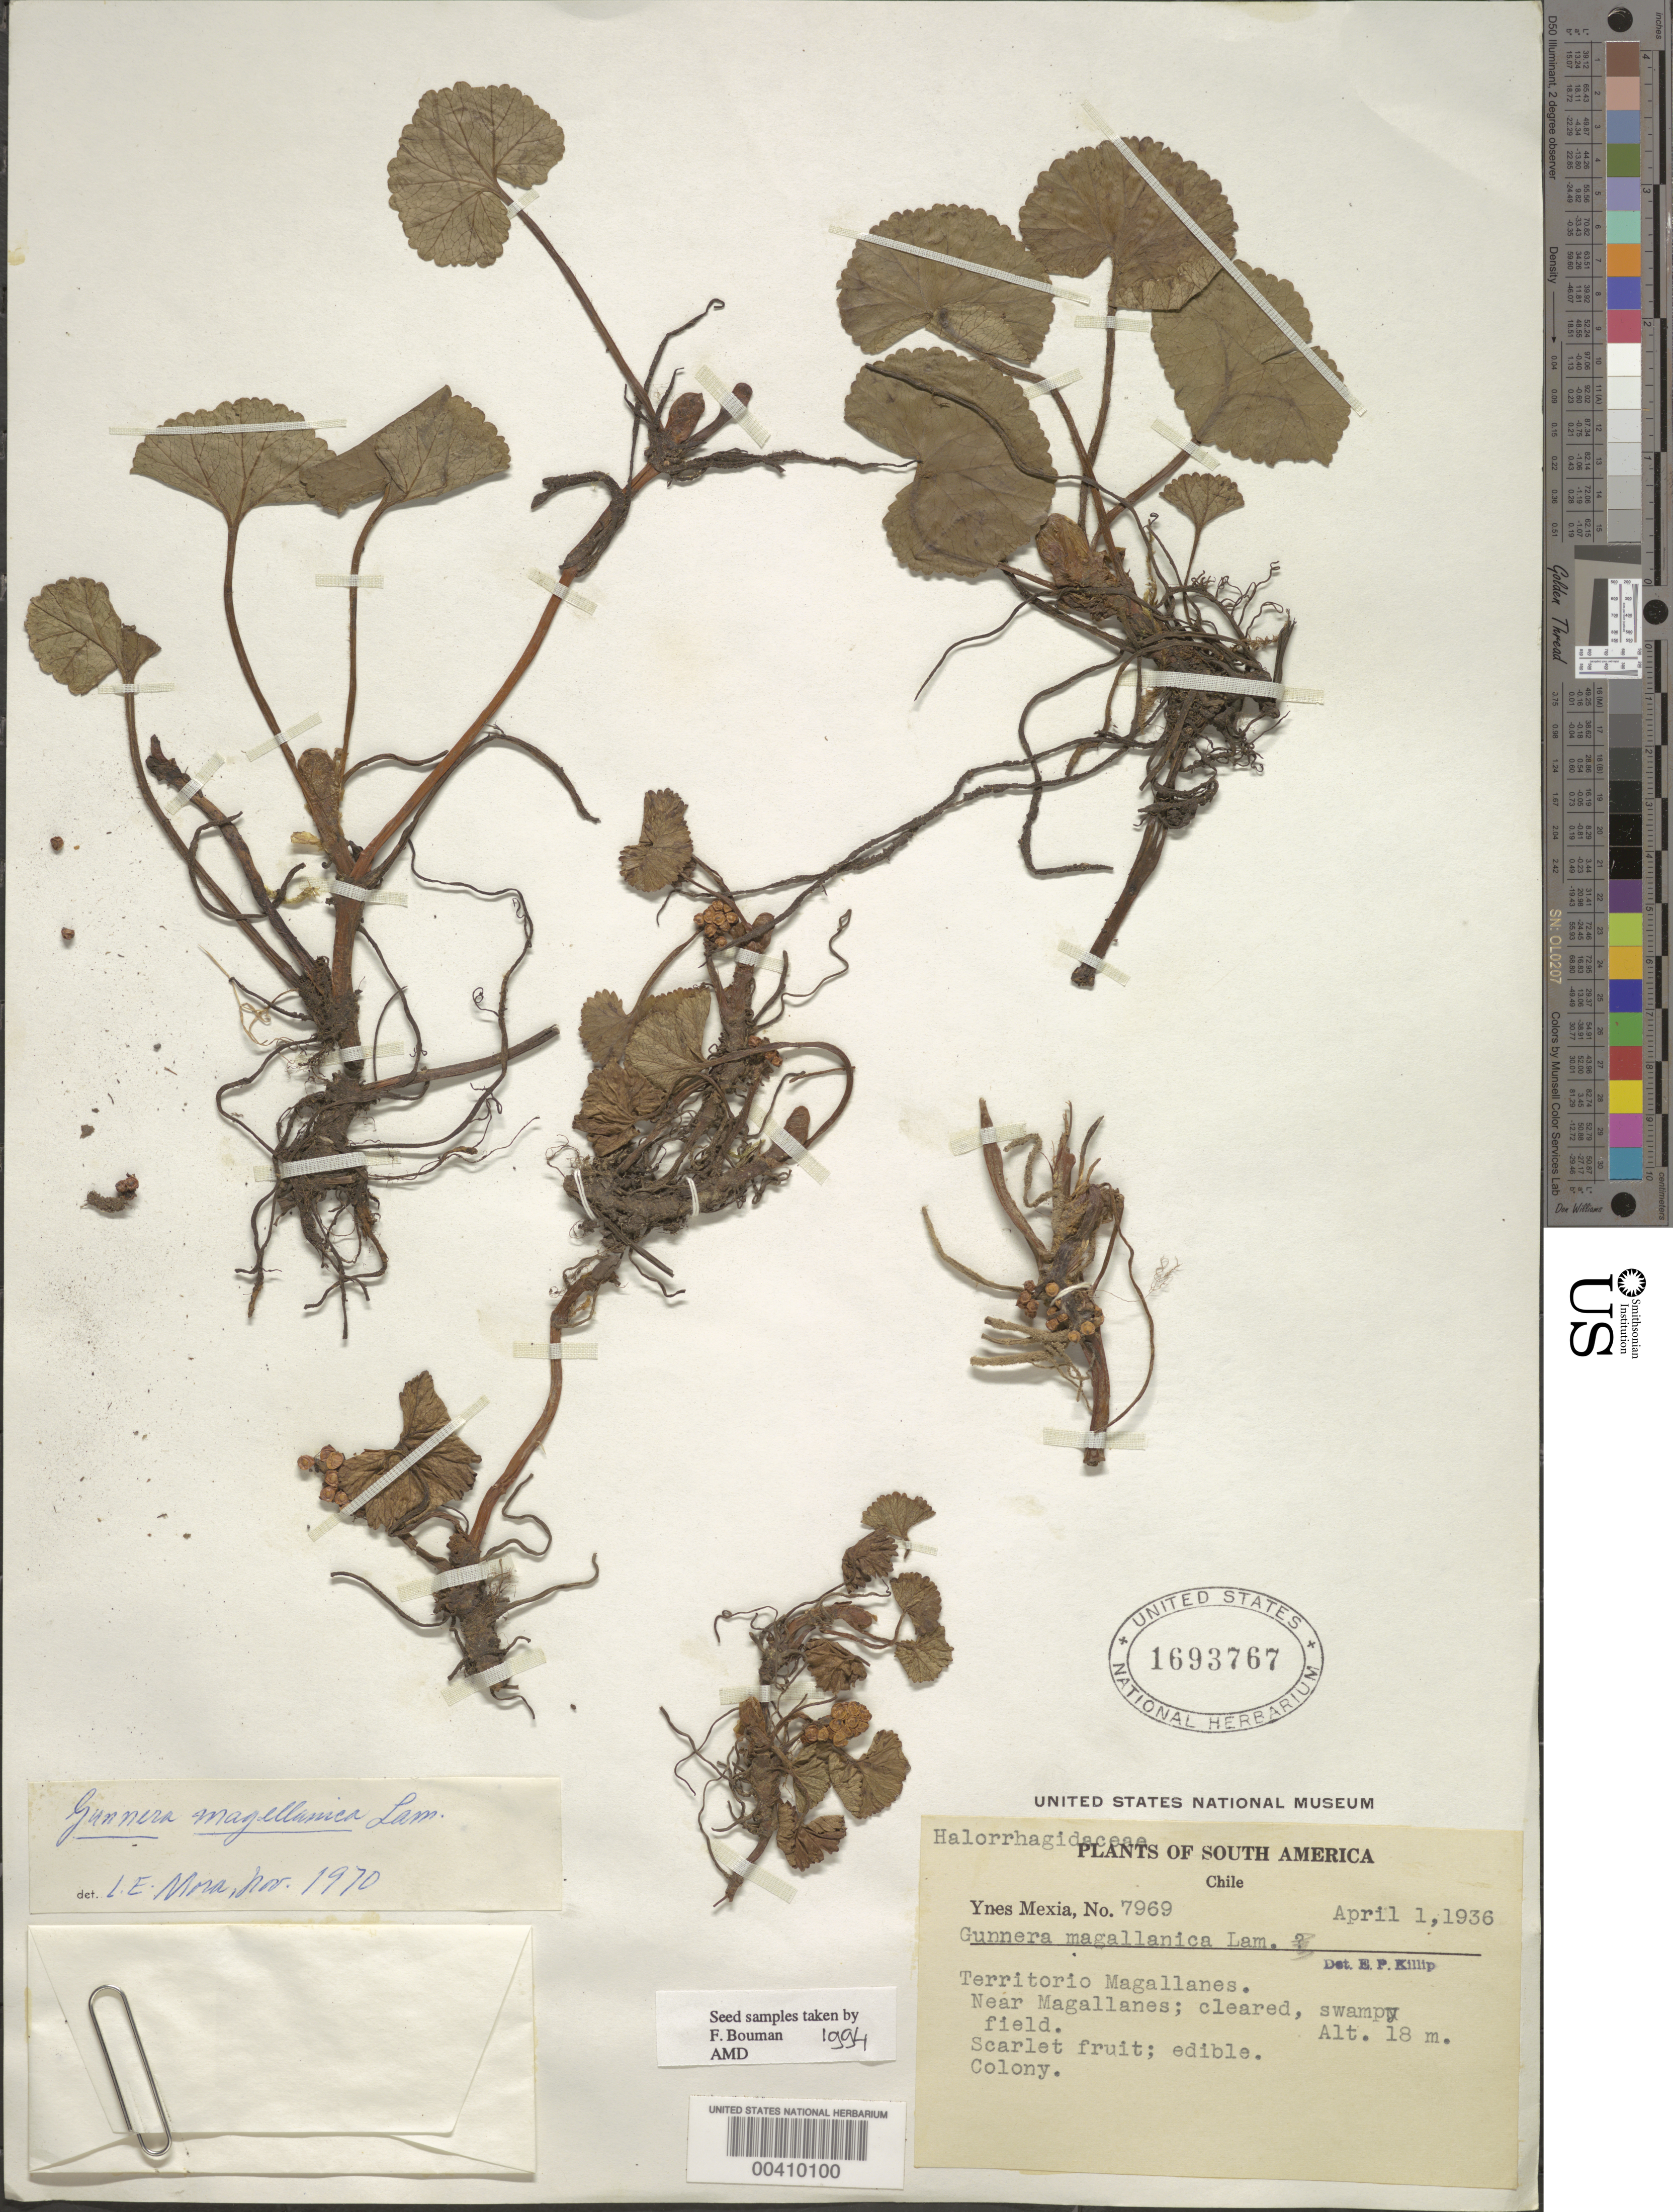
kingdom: Plantae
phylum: Tracheophyta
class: Magnoliopsida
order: Gunnerales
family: Gunneraceae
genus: Gunnera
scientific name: Gunnera magellanica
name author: Lam.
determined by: Mora-Osejo, L. E.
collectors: Y. Mexia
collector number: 7969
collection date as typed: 01 Apr 1936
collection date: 1936-04-01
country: Chile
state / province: Magallanes y de la Antártica Chilena (XII)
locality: Near Mallagellanes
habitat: cleared swampy field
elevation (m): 18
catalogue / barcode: US 1693767